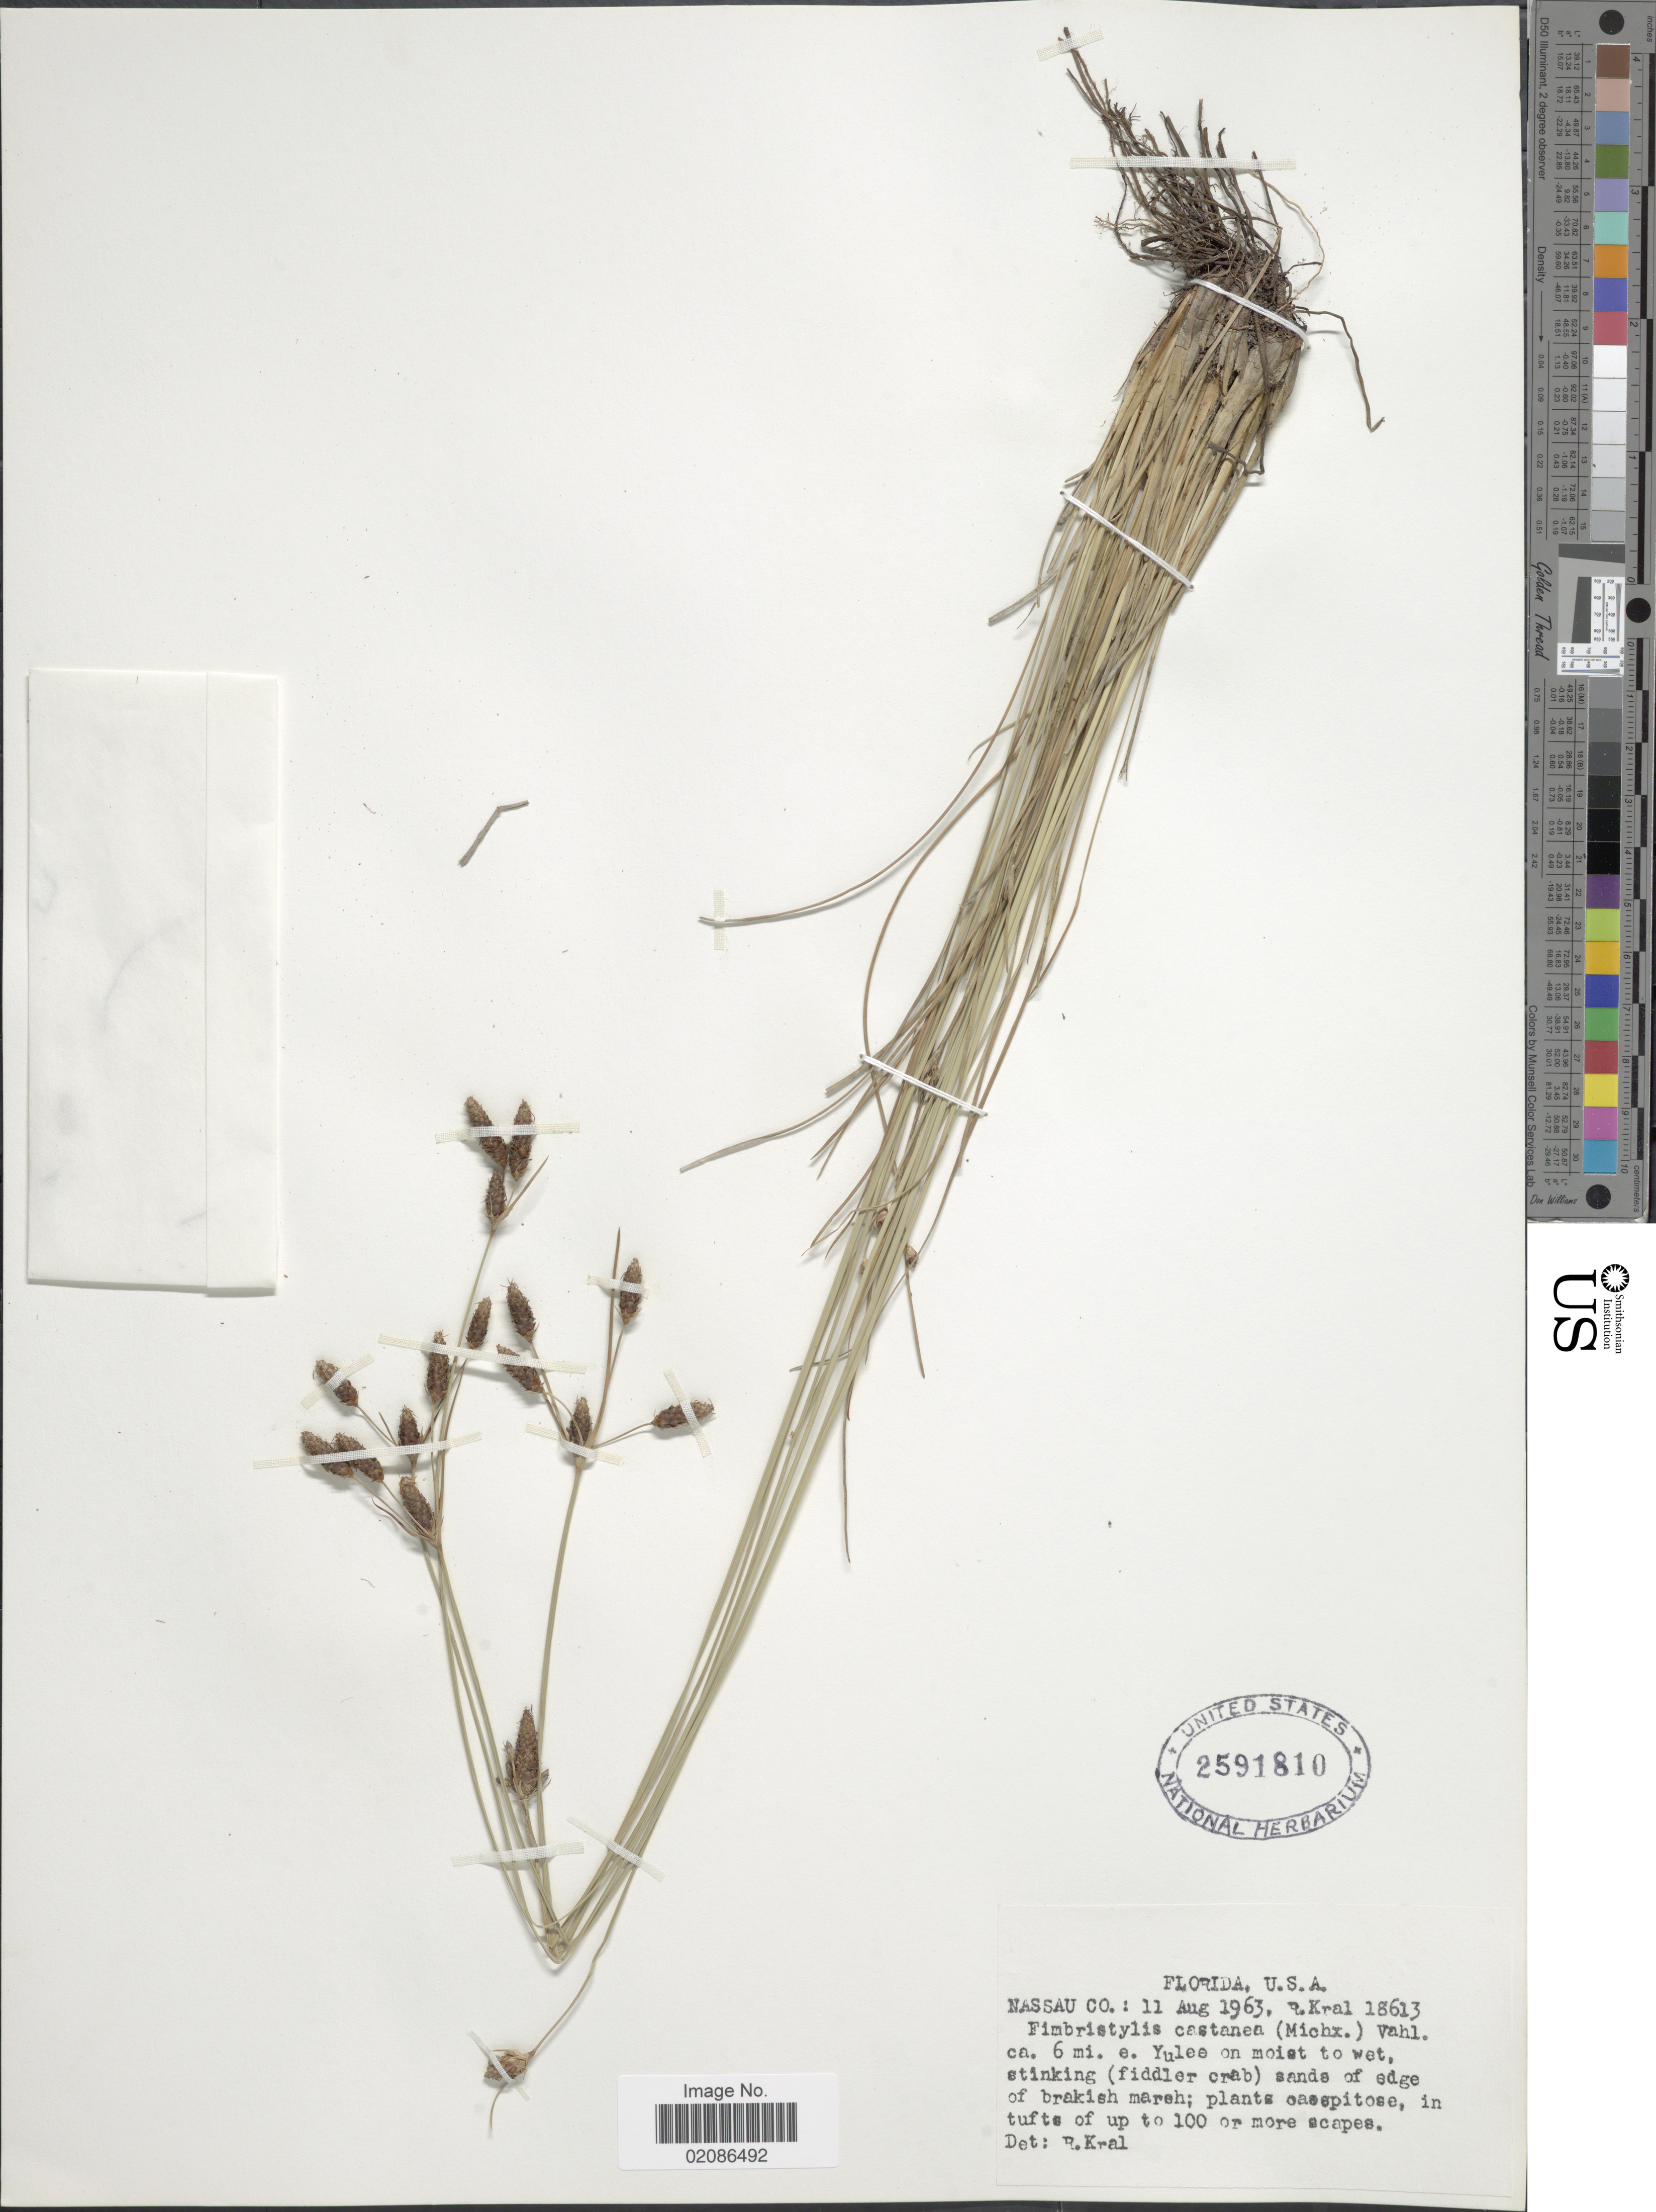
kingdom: Plantae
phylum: Tracheophyta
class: Liliopsida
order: Poales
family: Cyperaceae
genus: Fimbristylis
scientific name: Fimbristylis castanea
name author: (Michx.) Vahl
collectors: R. Kral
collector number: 18613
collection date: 1963-08-11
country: United States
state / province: Florida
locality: Nassau Co; ca. 6 mi e Yulee on moist to wet, stinking (fidder crab) sands of edge of brakish marsh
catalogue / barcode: US 2591810